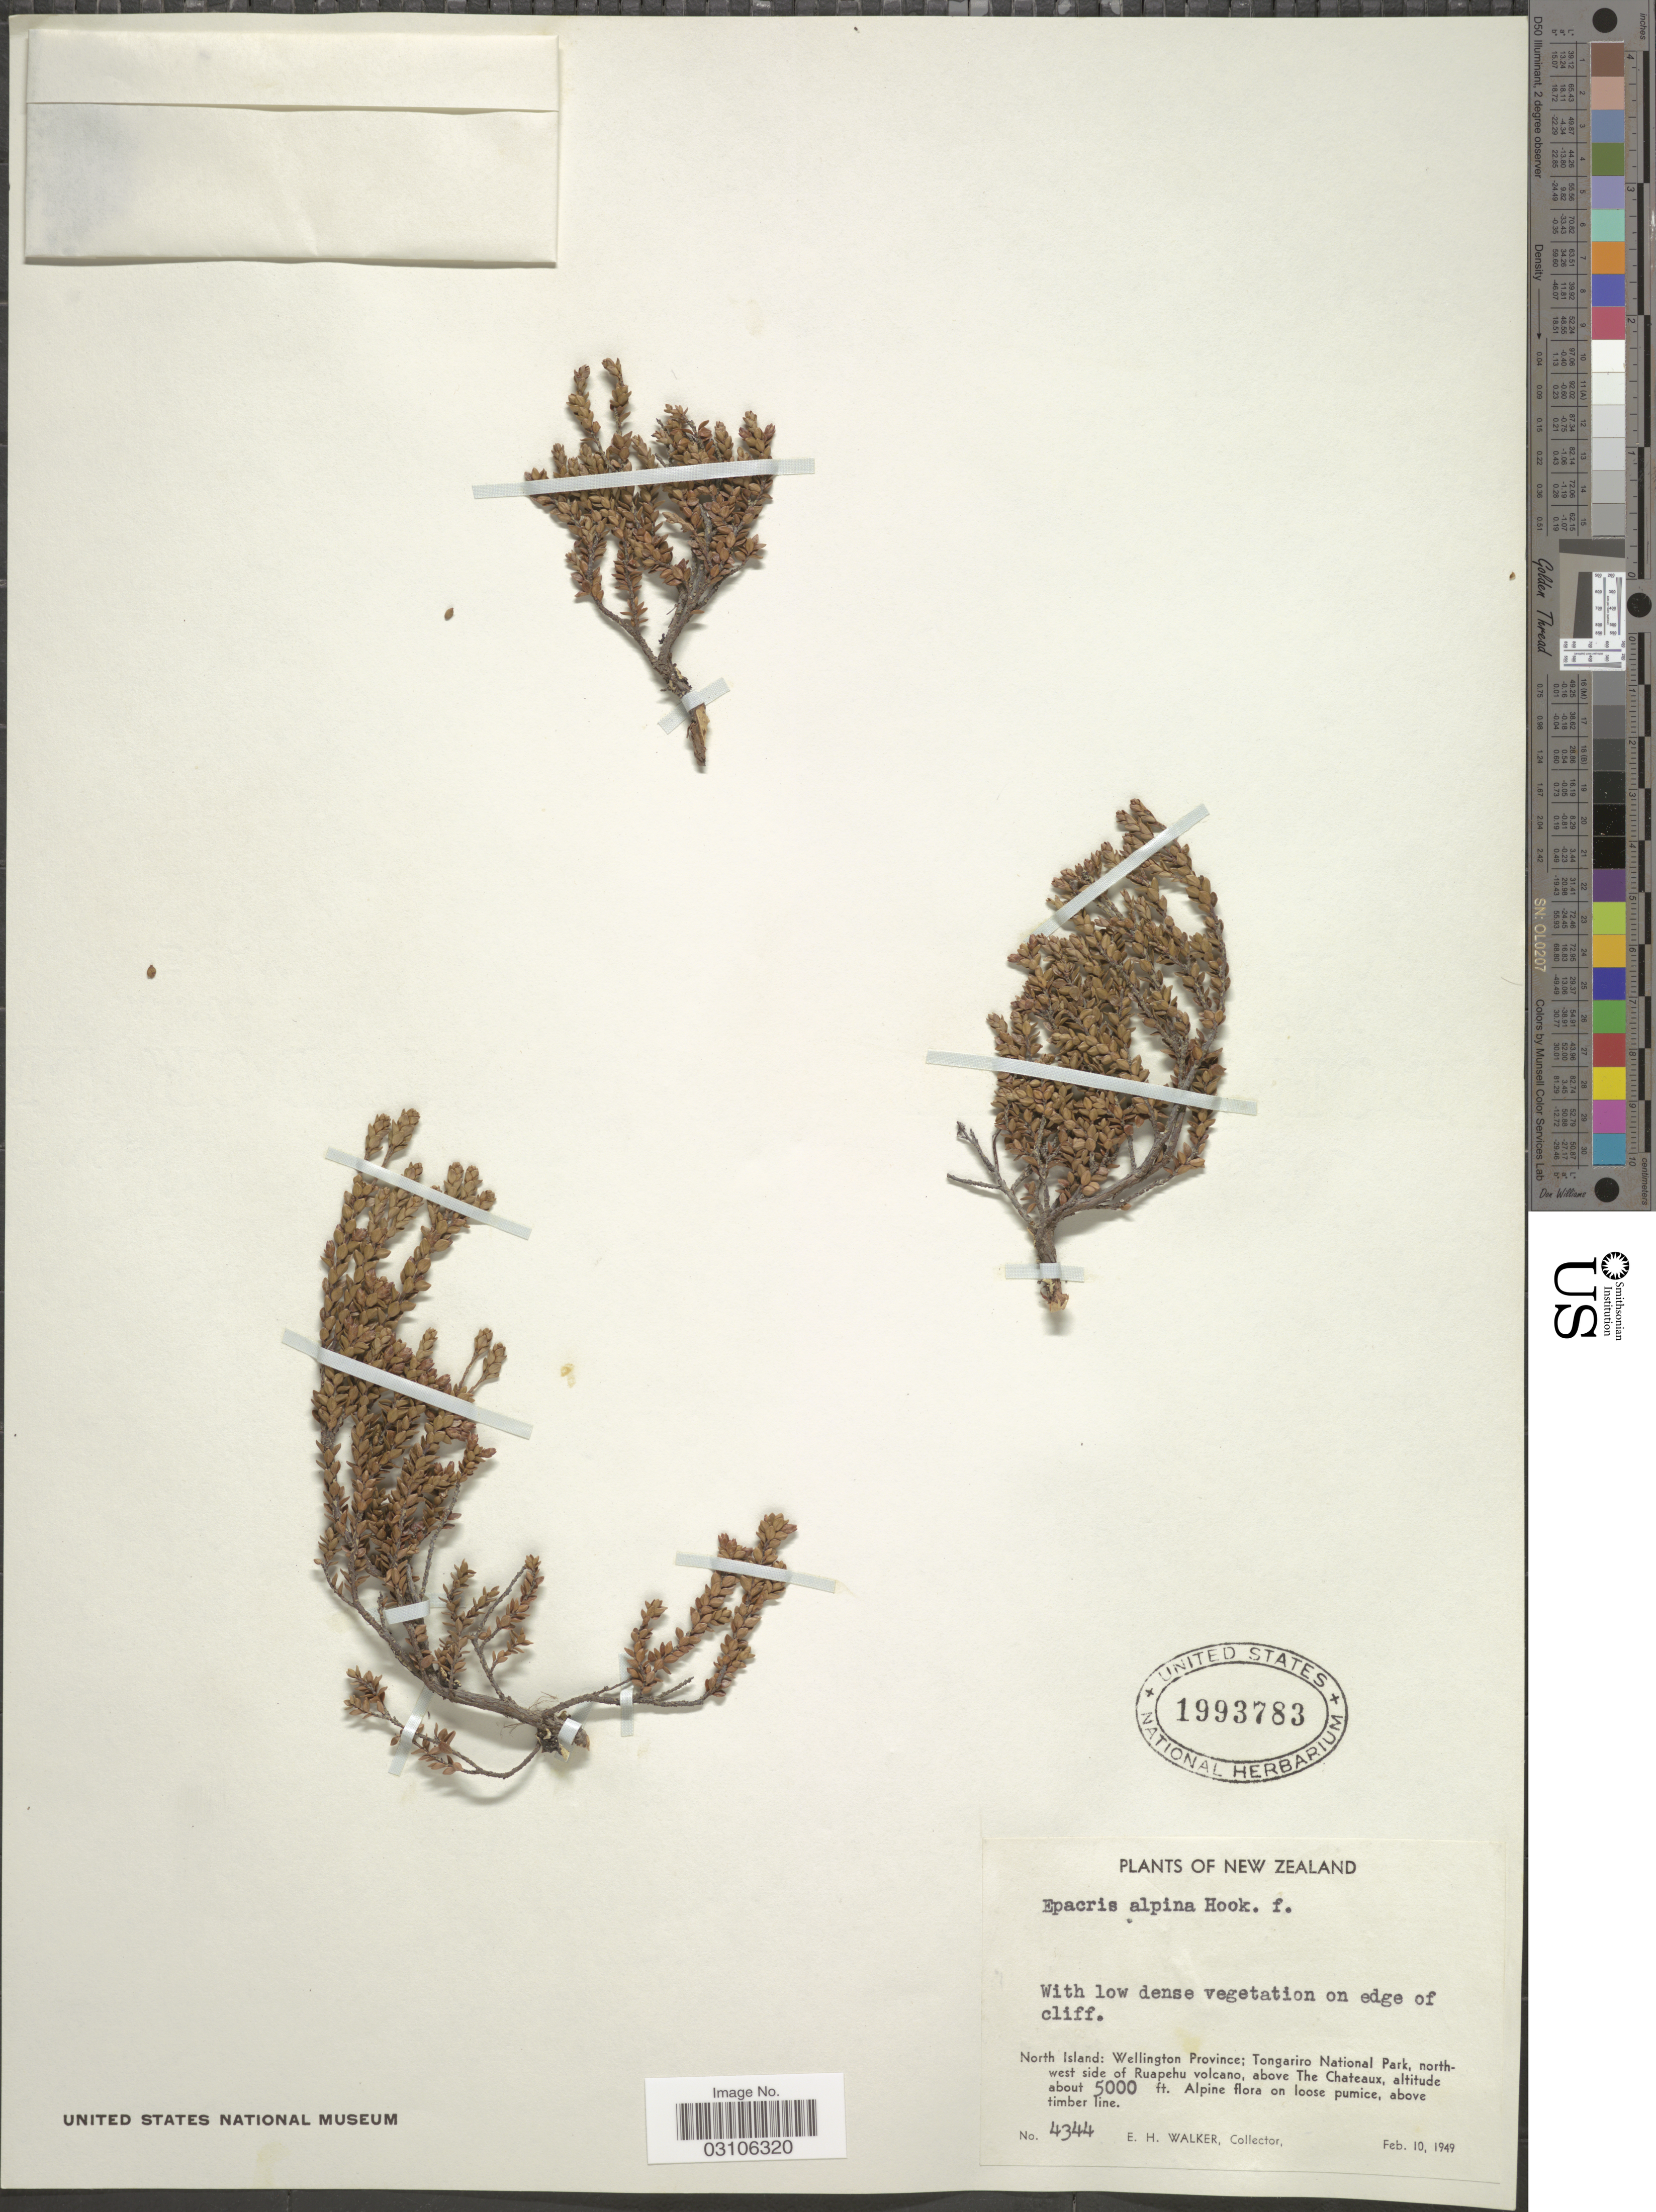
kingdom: Plantae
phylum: Tracheophyta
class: Magnoliopsida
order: Ericales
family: Ericaceae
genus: Epacris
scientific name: Epacris alpina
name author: Hook. f.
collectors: E. H. Walker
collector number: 4344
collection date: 1949-02-10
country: New Zealand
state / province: Wellington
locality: North Island: Wellington Province: Tongariro National Park, northwest side of Ruapehu volcano, above The Chateaux.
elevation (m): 1524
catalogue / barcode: US 1993783